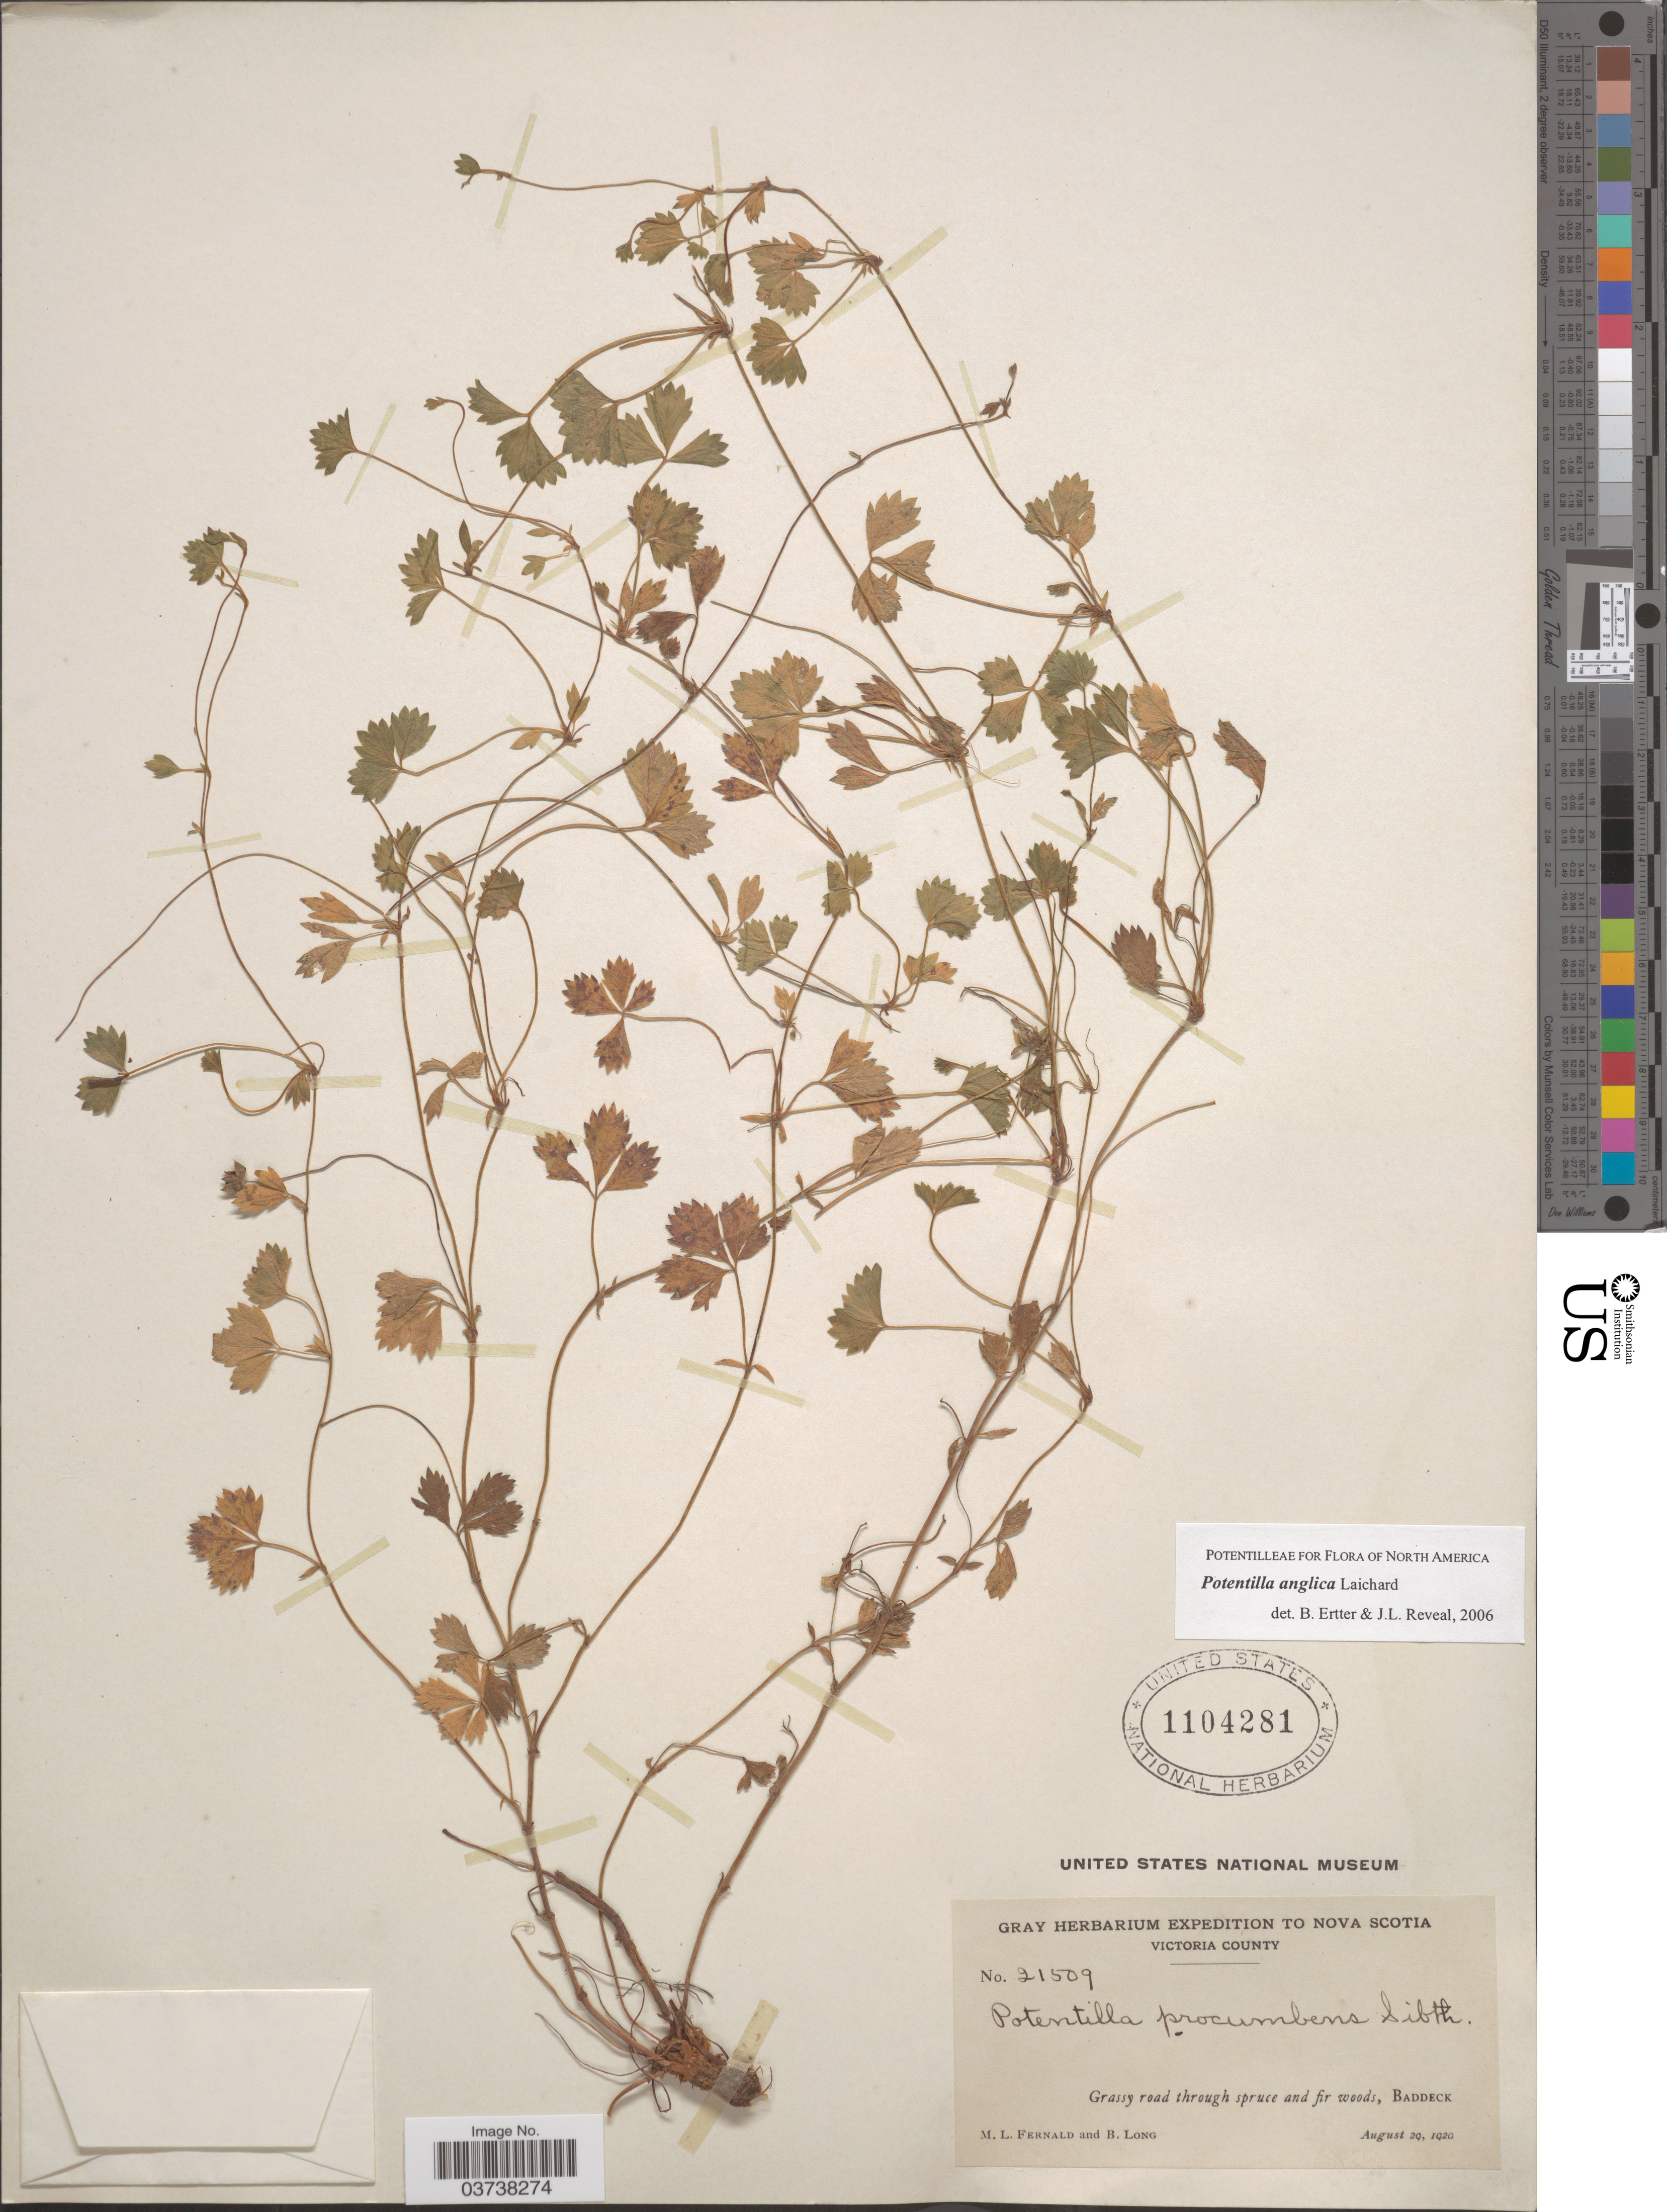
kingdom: Plantae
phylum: Tracheophyta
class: Magnoliopsida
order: Rosales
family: Rosaceae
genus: Potentilla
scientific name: Potentilla anglica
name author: Laichard.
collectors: M. L. Fernald & B. Long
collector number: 21509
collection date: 1920-08-29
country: Canada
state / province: Nova Scotia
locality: Victoria County. Baddeck.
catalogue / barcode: US 1104281